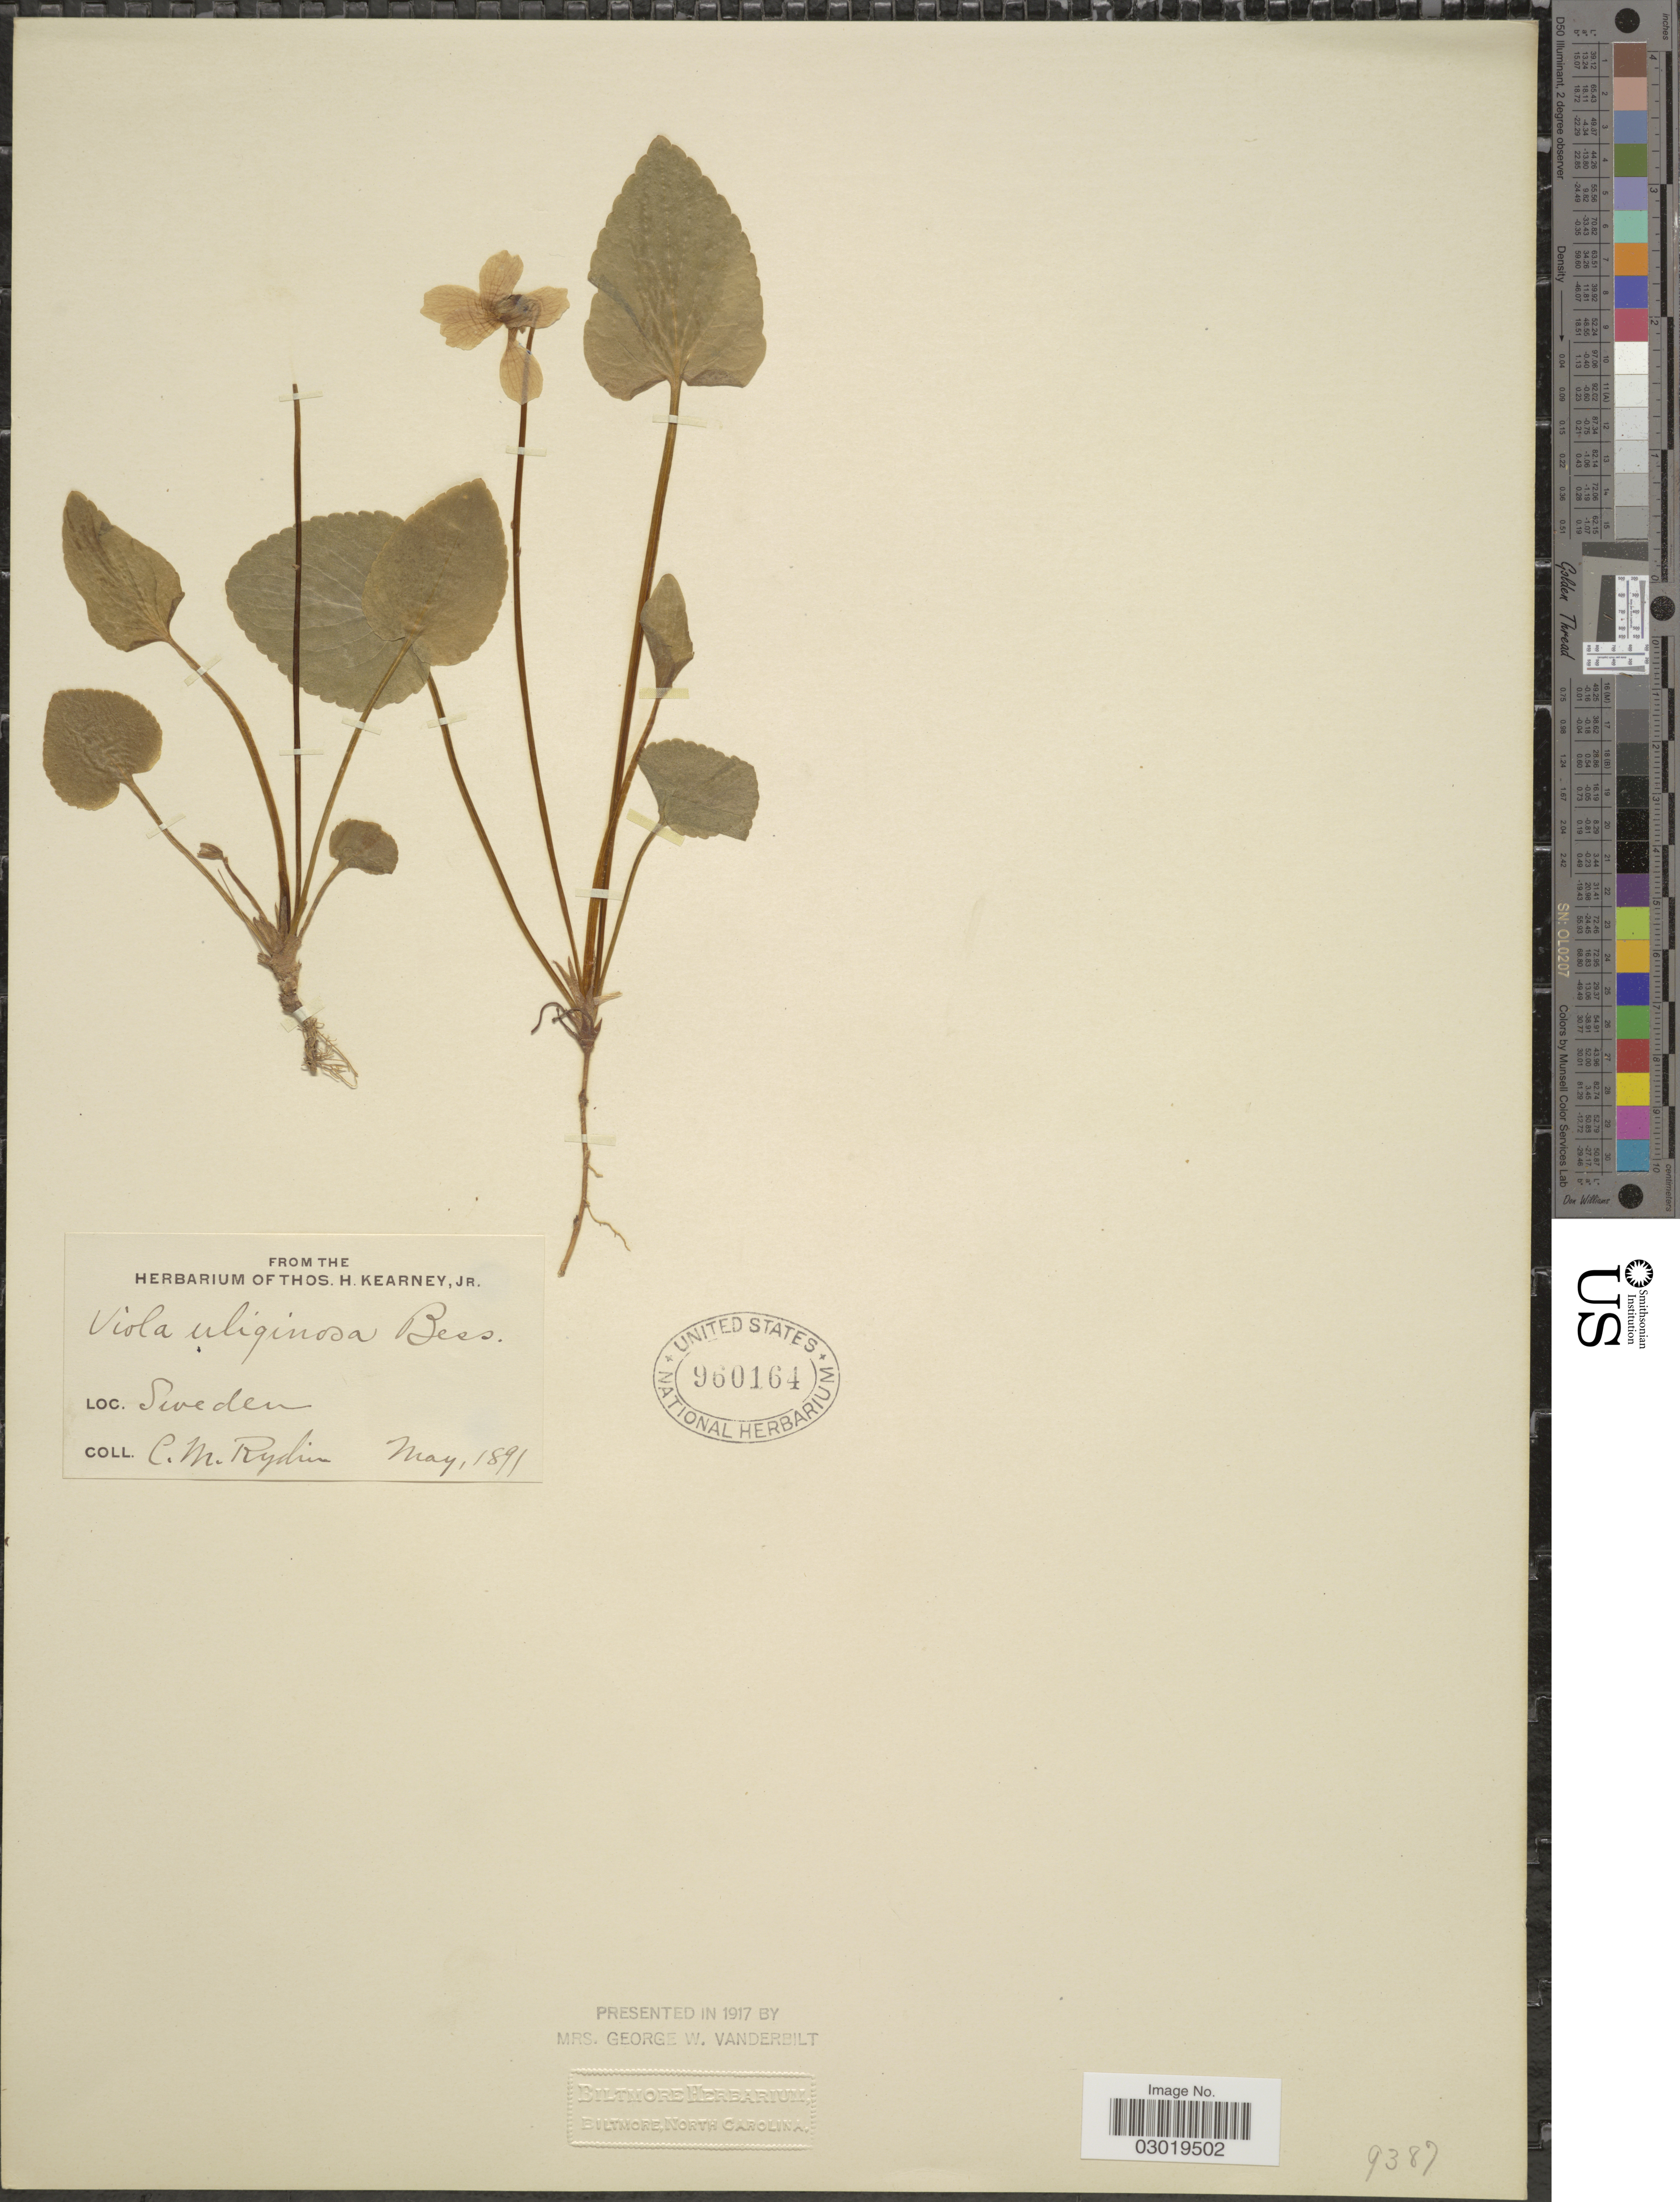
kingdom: Plantae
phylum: Tracheophyta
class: Magnoliopsida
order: Malpighiales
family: Violaceae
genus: Viola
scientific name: Viola uliginosa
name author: Besser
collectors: C. Rydén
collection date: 1891-05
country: Sweden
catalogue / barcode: US 960164